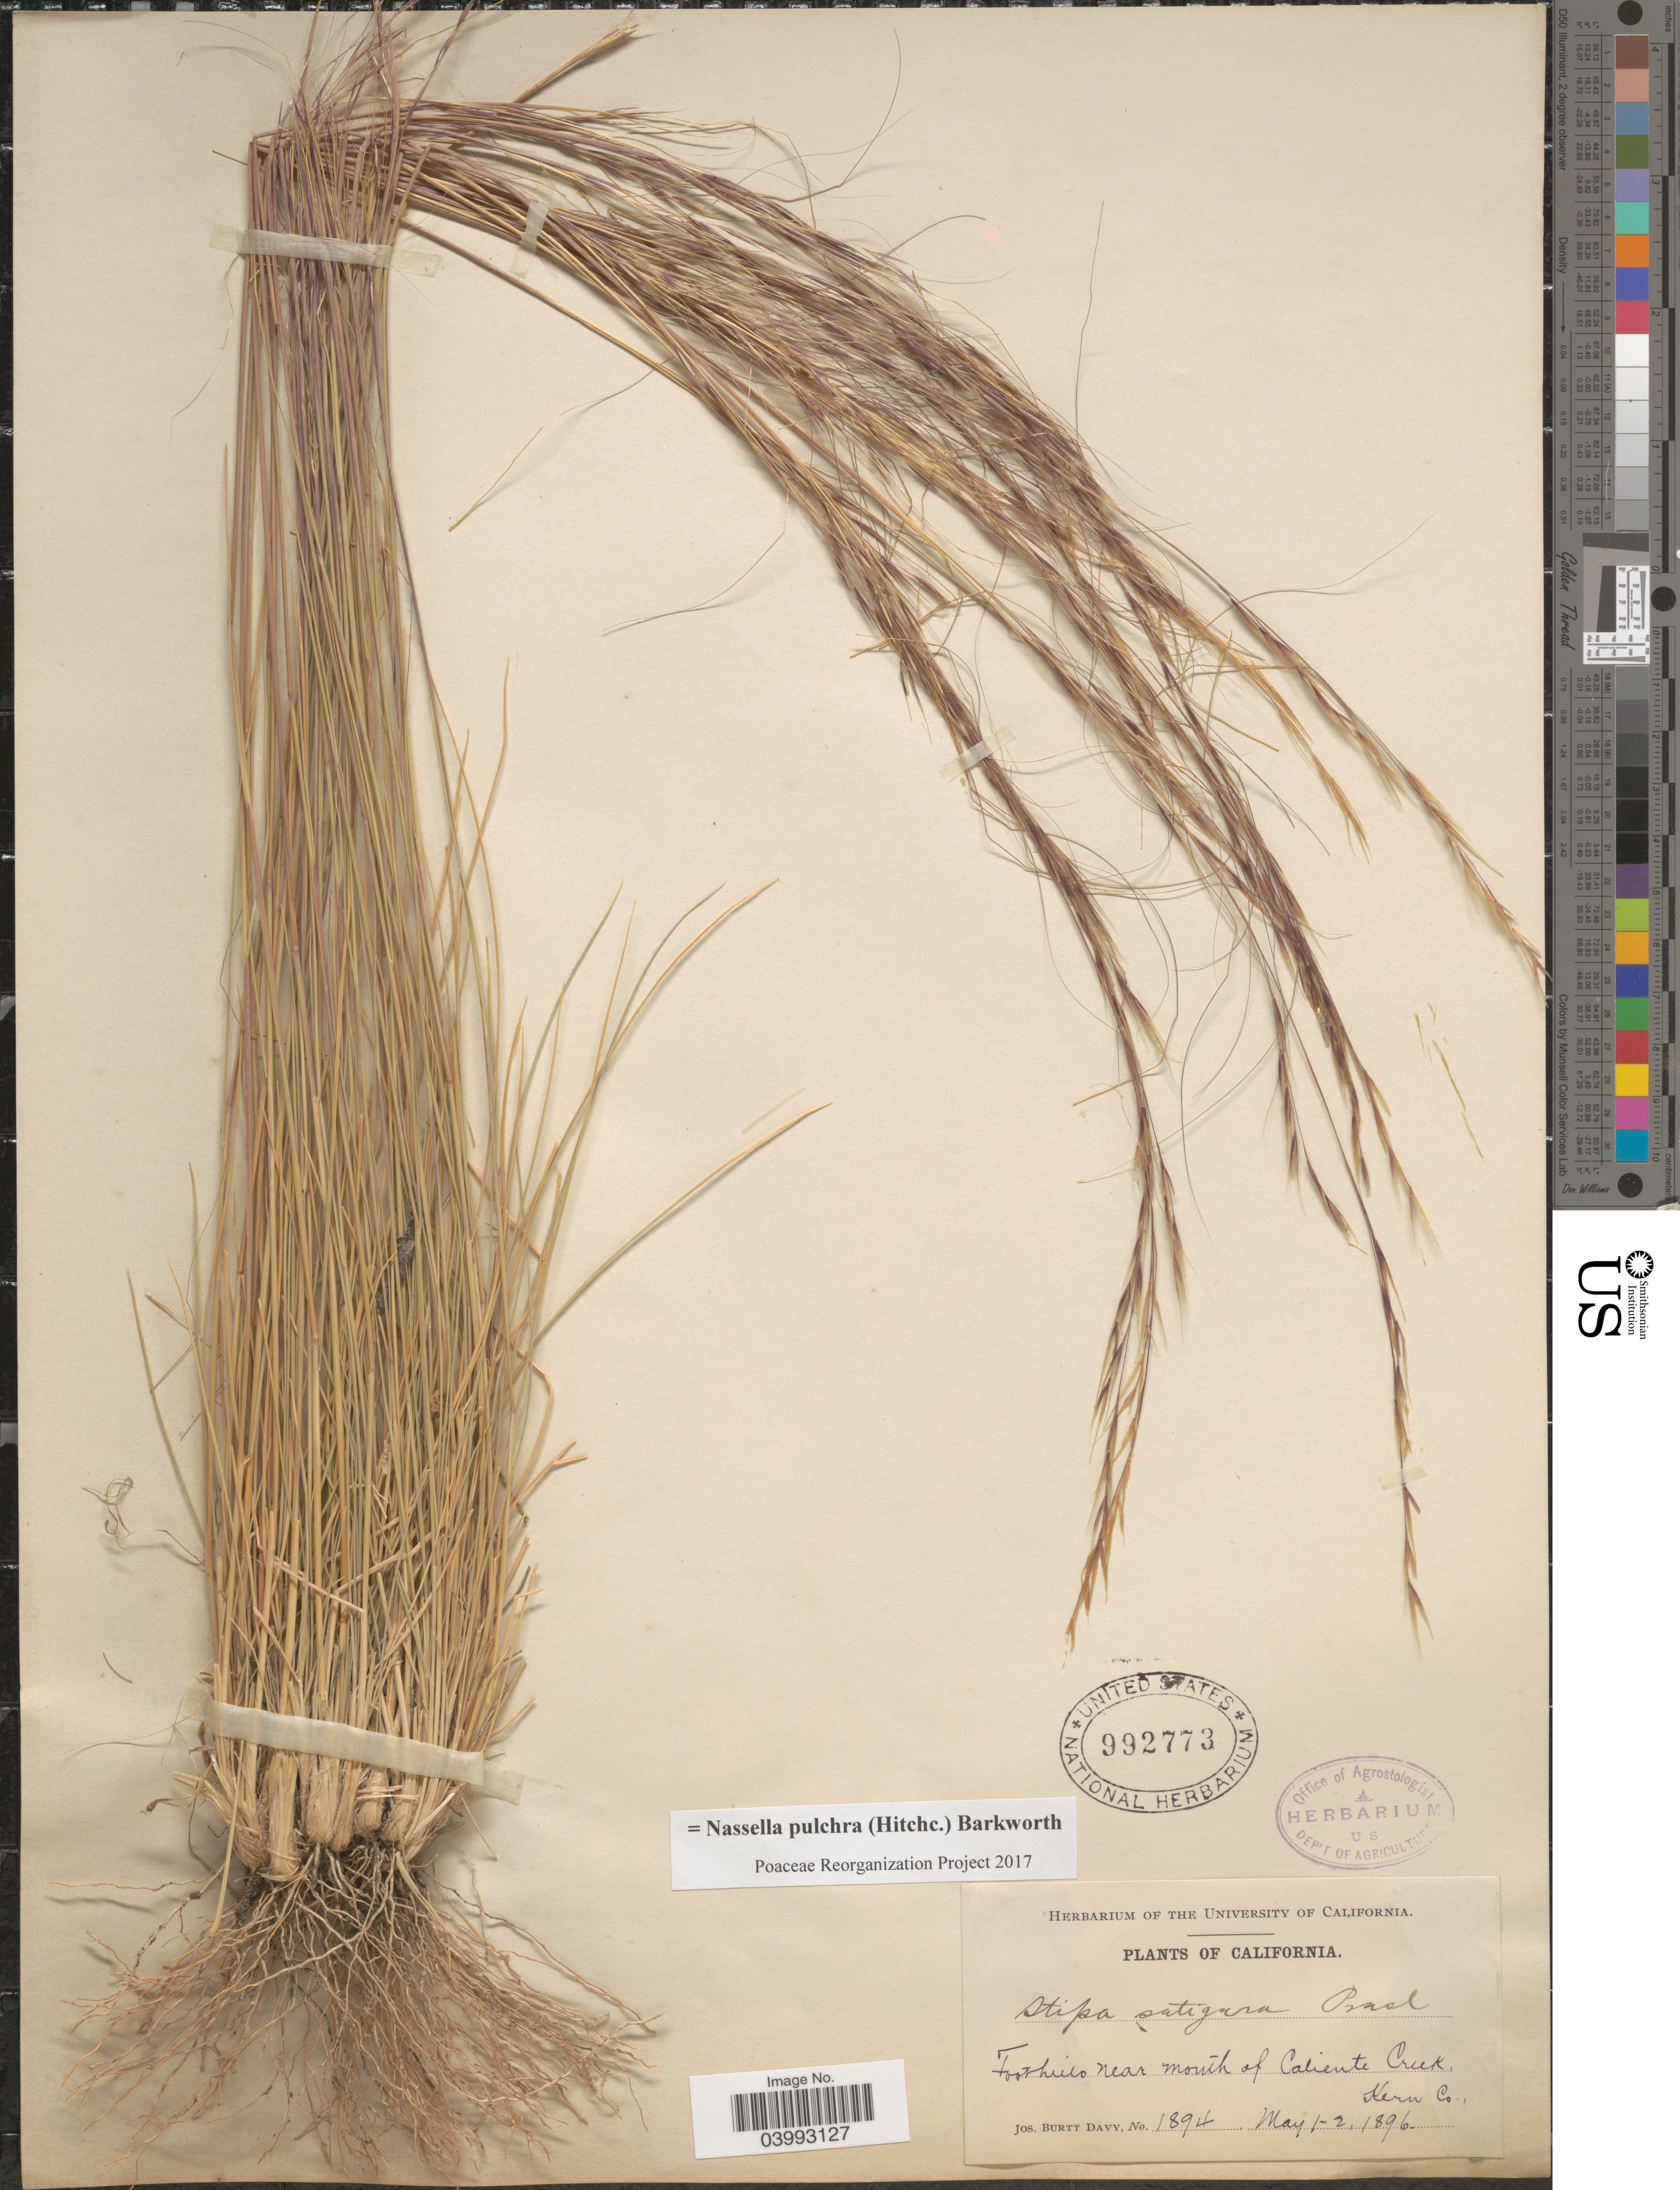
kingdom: Plantae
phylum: Tracheophyta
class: Liliopsida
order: Poales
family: Poaceae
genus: Nassella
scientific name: Nassella pulchra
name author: (Hitchc.) Barkworth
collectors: J. Burtt Davy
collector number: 1894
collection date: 1896-05-01/1896-05-02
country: United States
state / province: California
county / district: Kern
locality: Foothills near mouth of Caliente Creek, Kern Co.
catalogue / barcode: US 992773